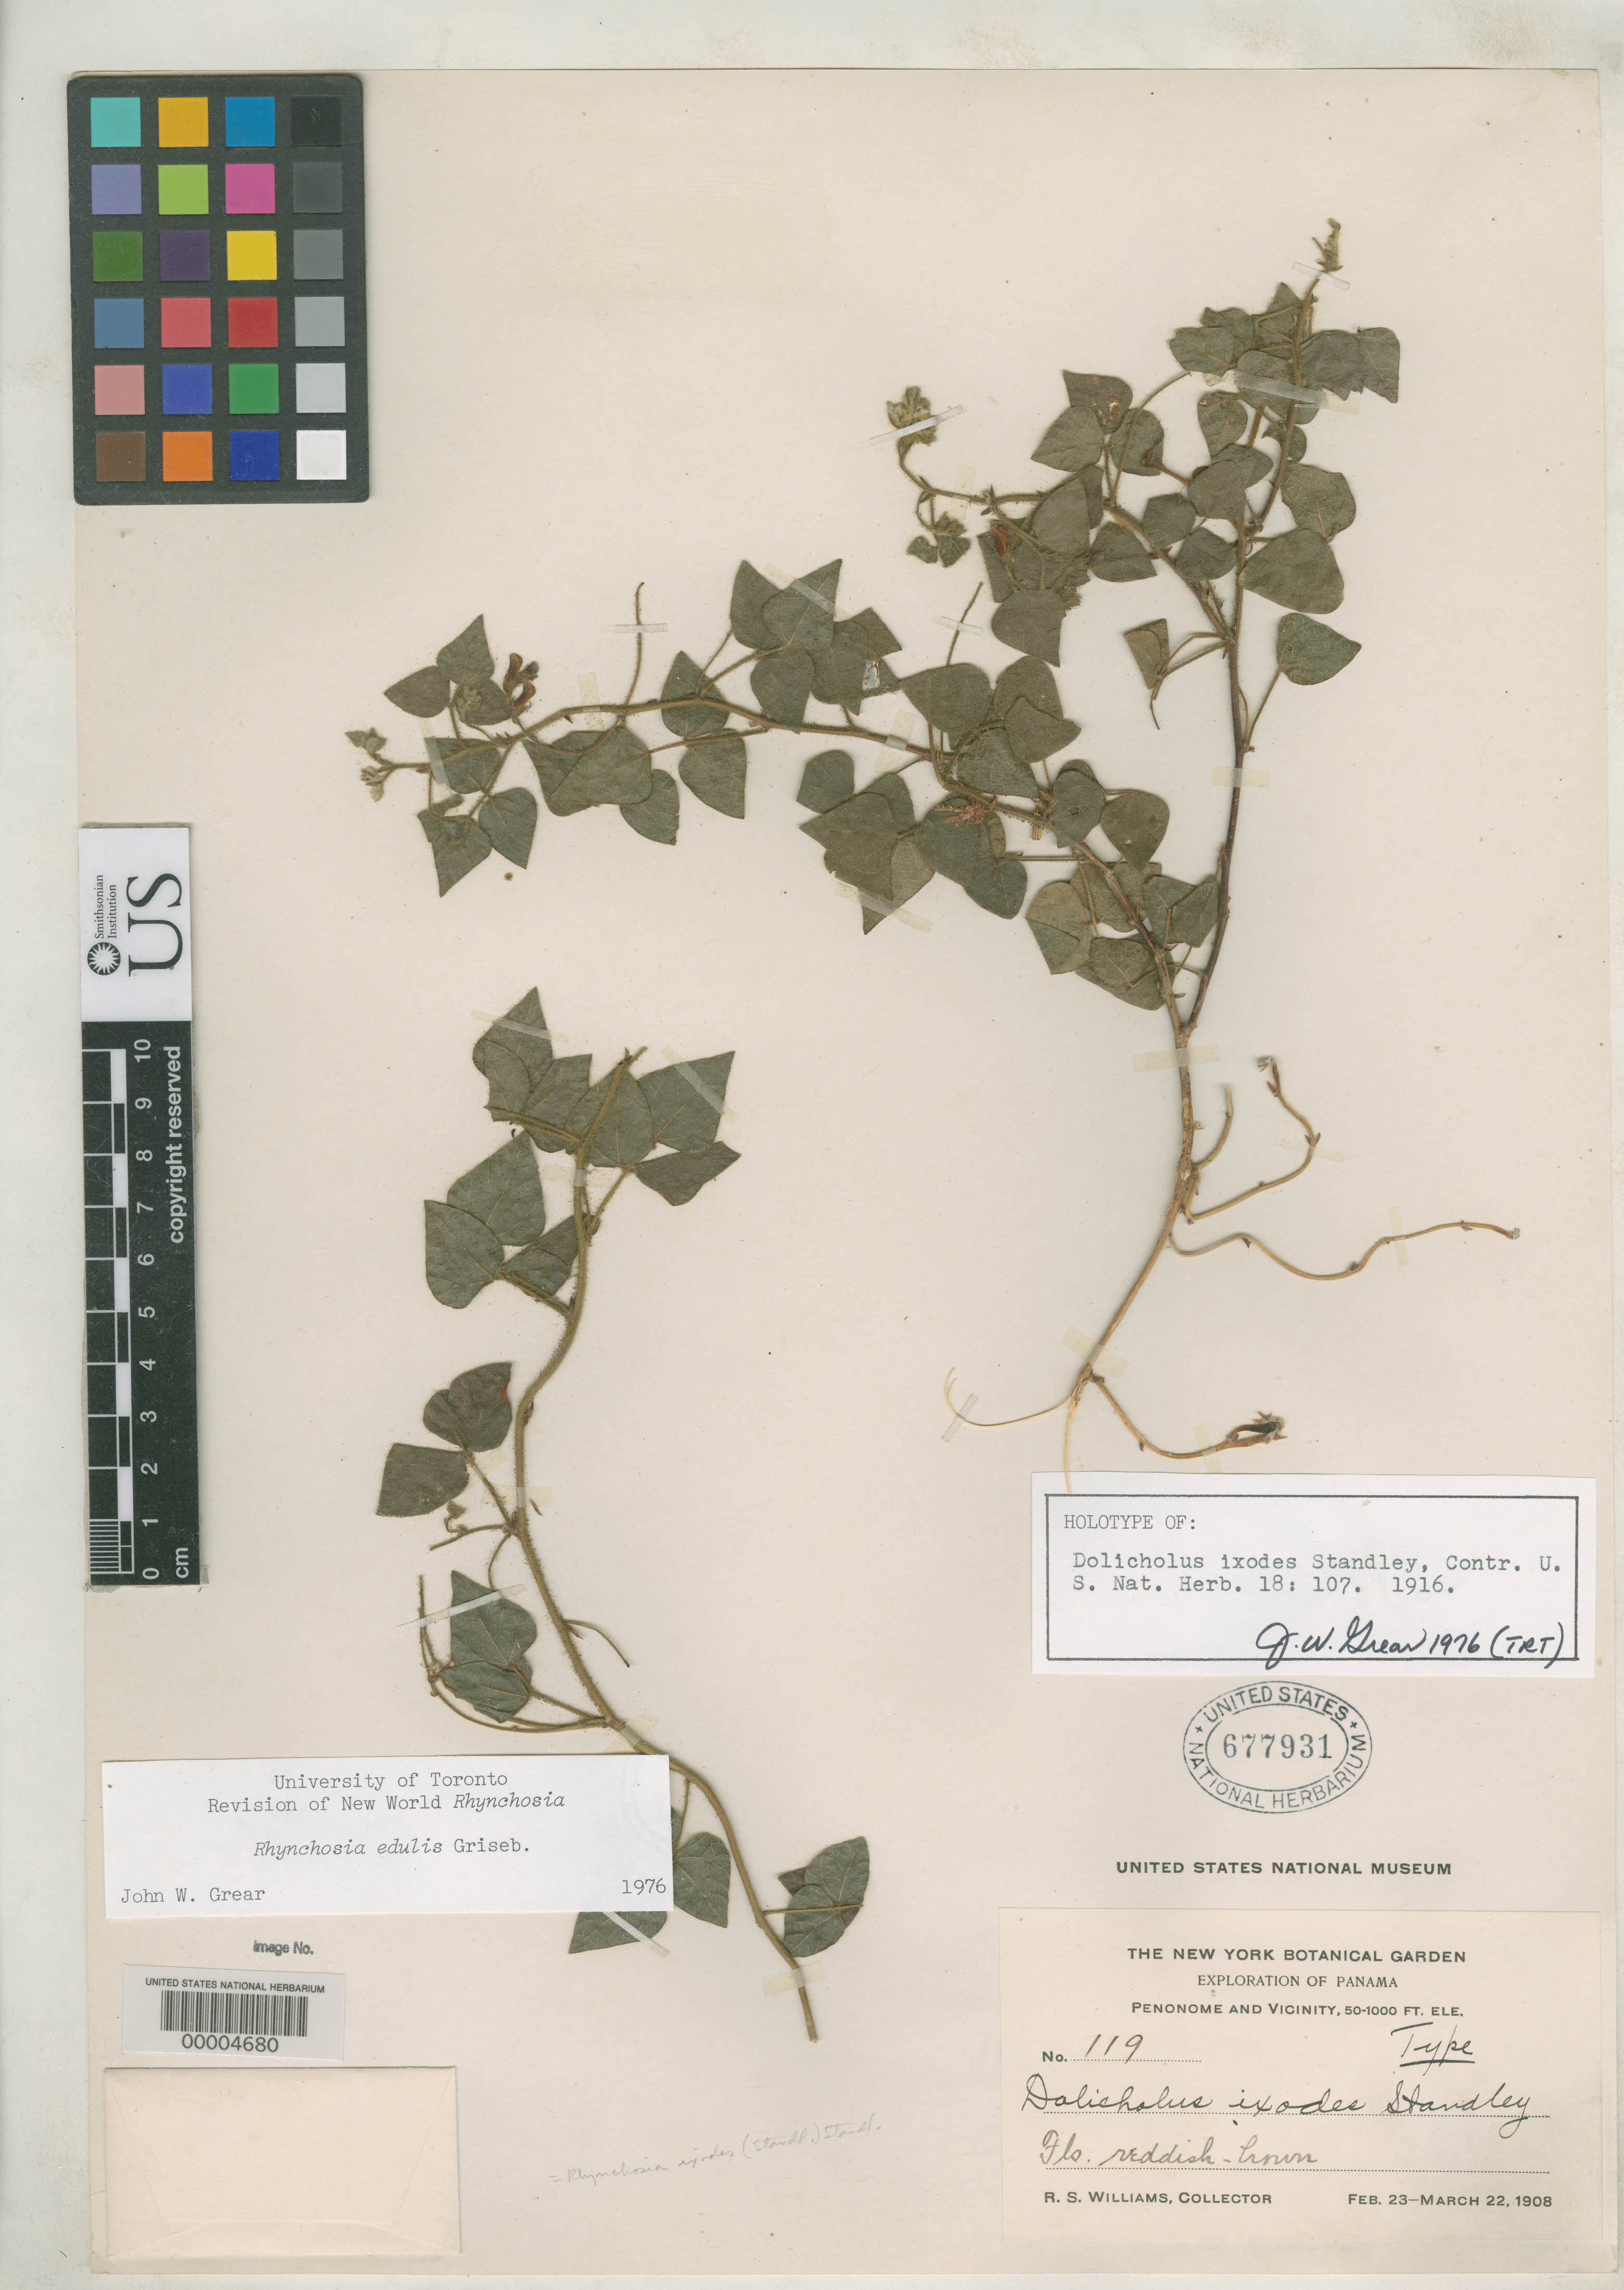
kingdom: Plantae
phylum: Tracheophyta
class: Magnoliopsida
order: Fabales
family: Fabaceae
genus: Dolicholus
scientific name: Dolicholus ixodes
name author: Standl.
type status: Holotype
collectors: R. S. Williams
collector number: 119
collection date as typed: Feb 1908 to -- Mar 1908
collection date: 1908-02/1908-03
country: Panama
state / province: Coclé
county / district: Penonomé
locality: Vicinity of Penonome.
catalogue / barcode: US 677931